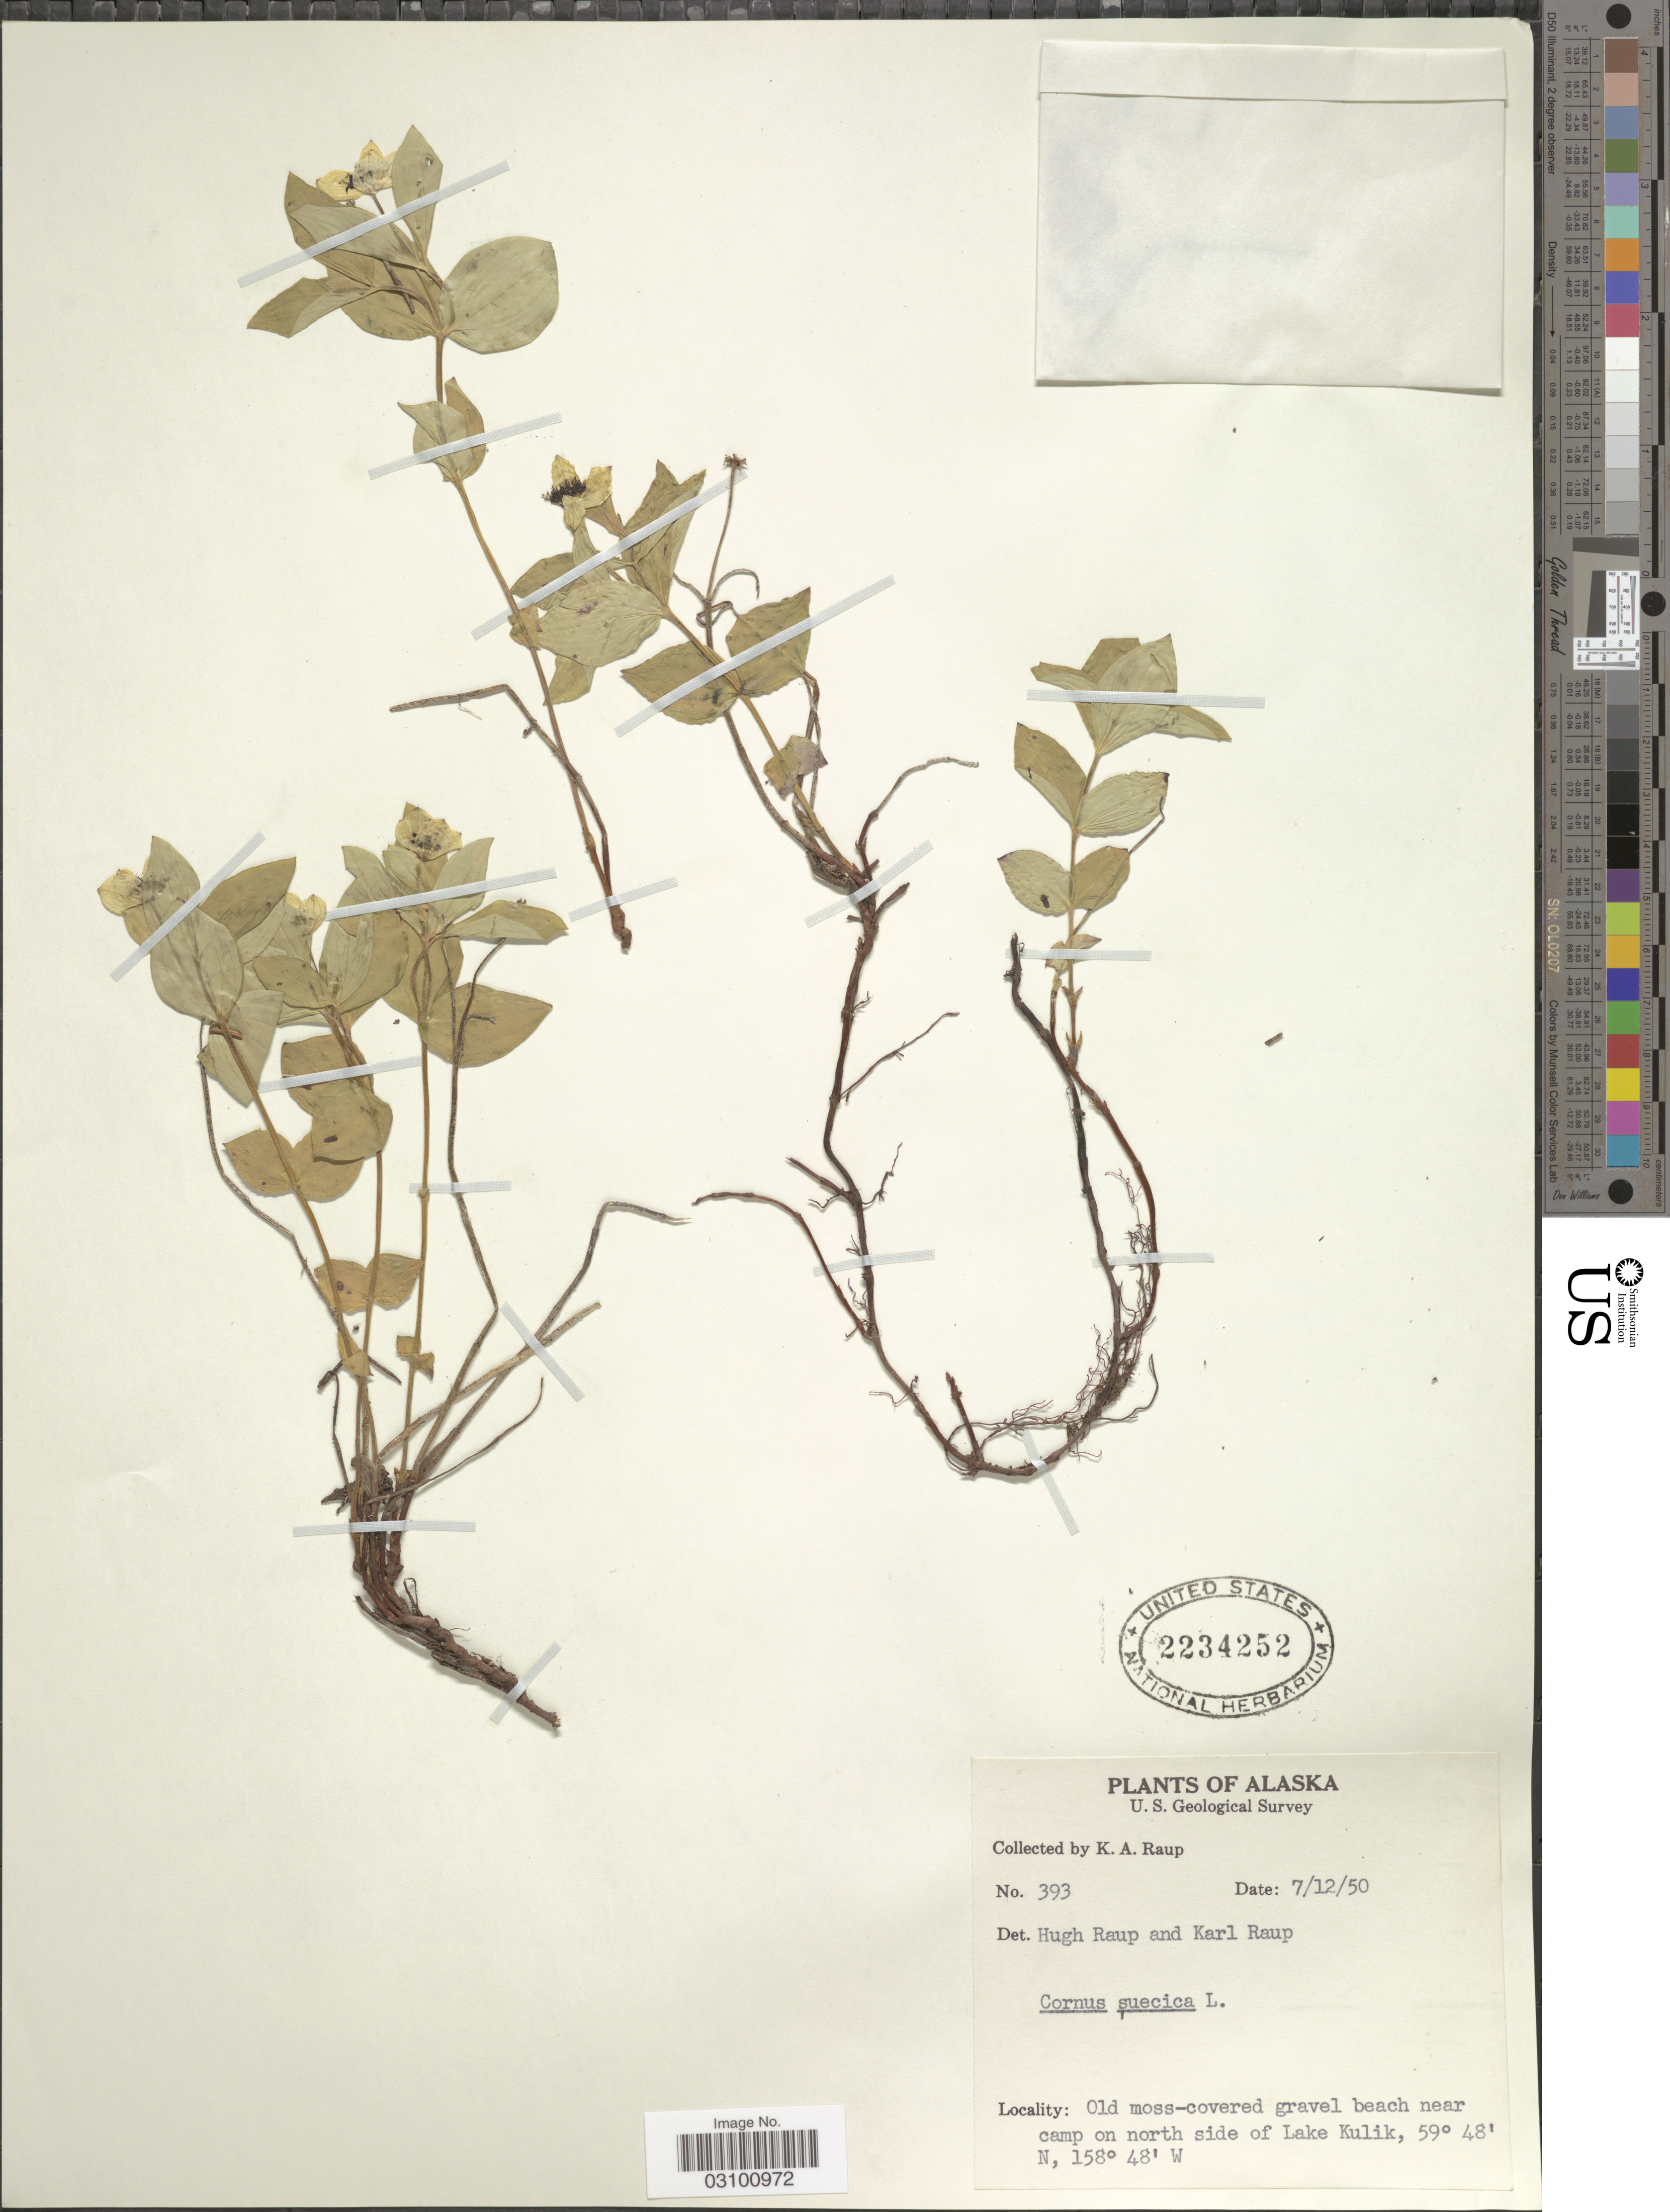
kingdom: Plantae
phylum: Tracheophyta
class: Magnoliopsida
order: Cornales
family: Cornaceae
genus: Cornus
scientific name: Cornus suecica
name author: L.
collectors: K. Raup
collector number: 393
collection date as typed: Transcribed d/m/y: 12/7/50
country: United States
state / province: Alaska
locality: Old moss-covered gravel beach near camp on north side of Lake Kulik.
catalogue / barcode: US 2234252